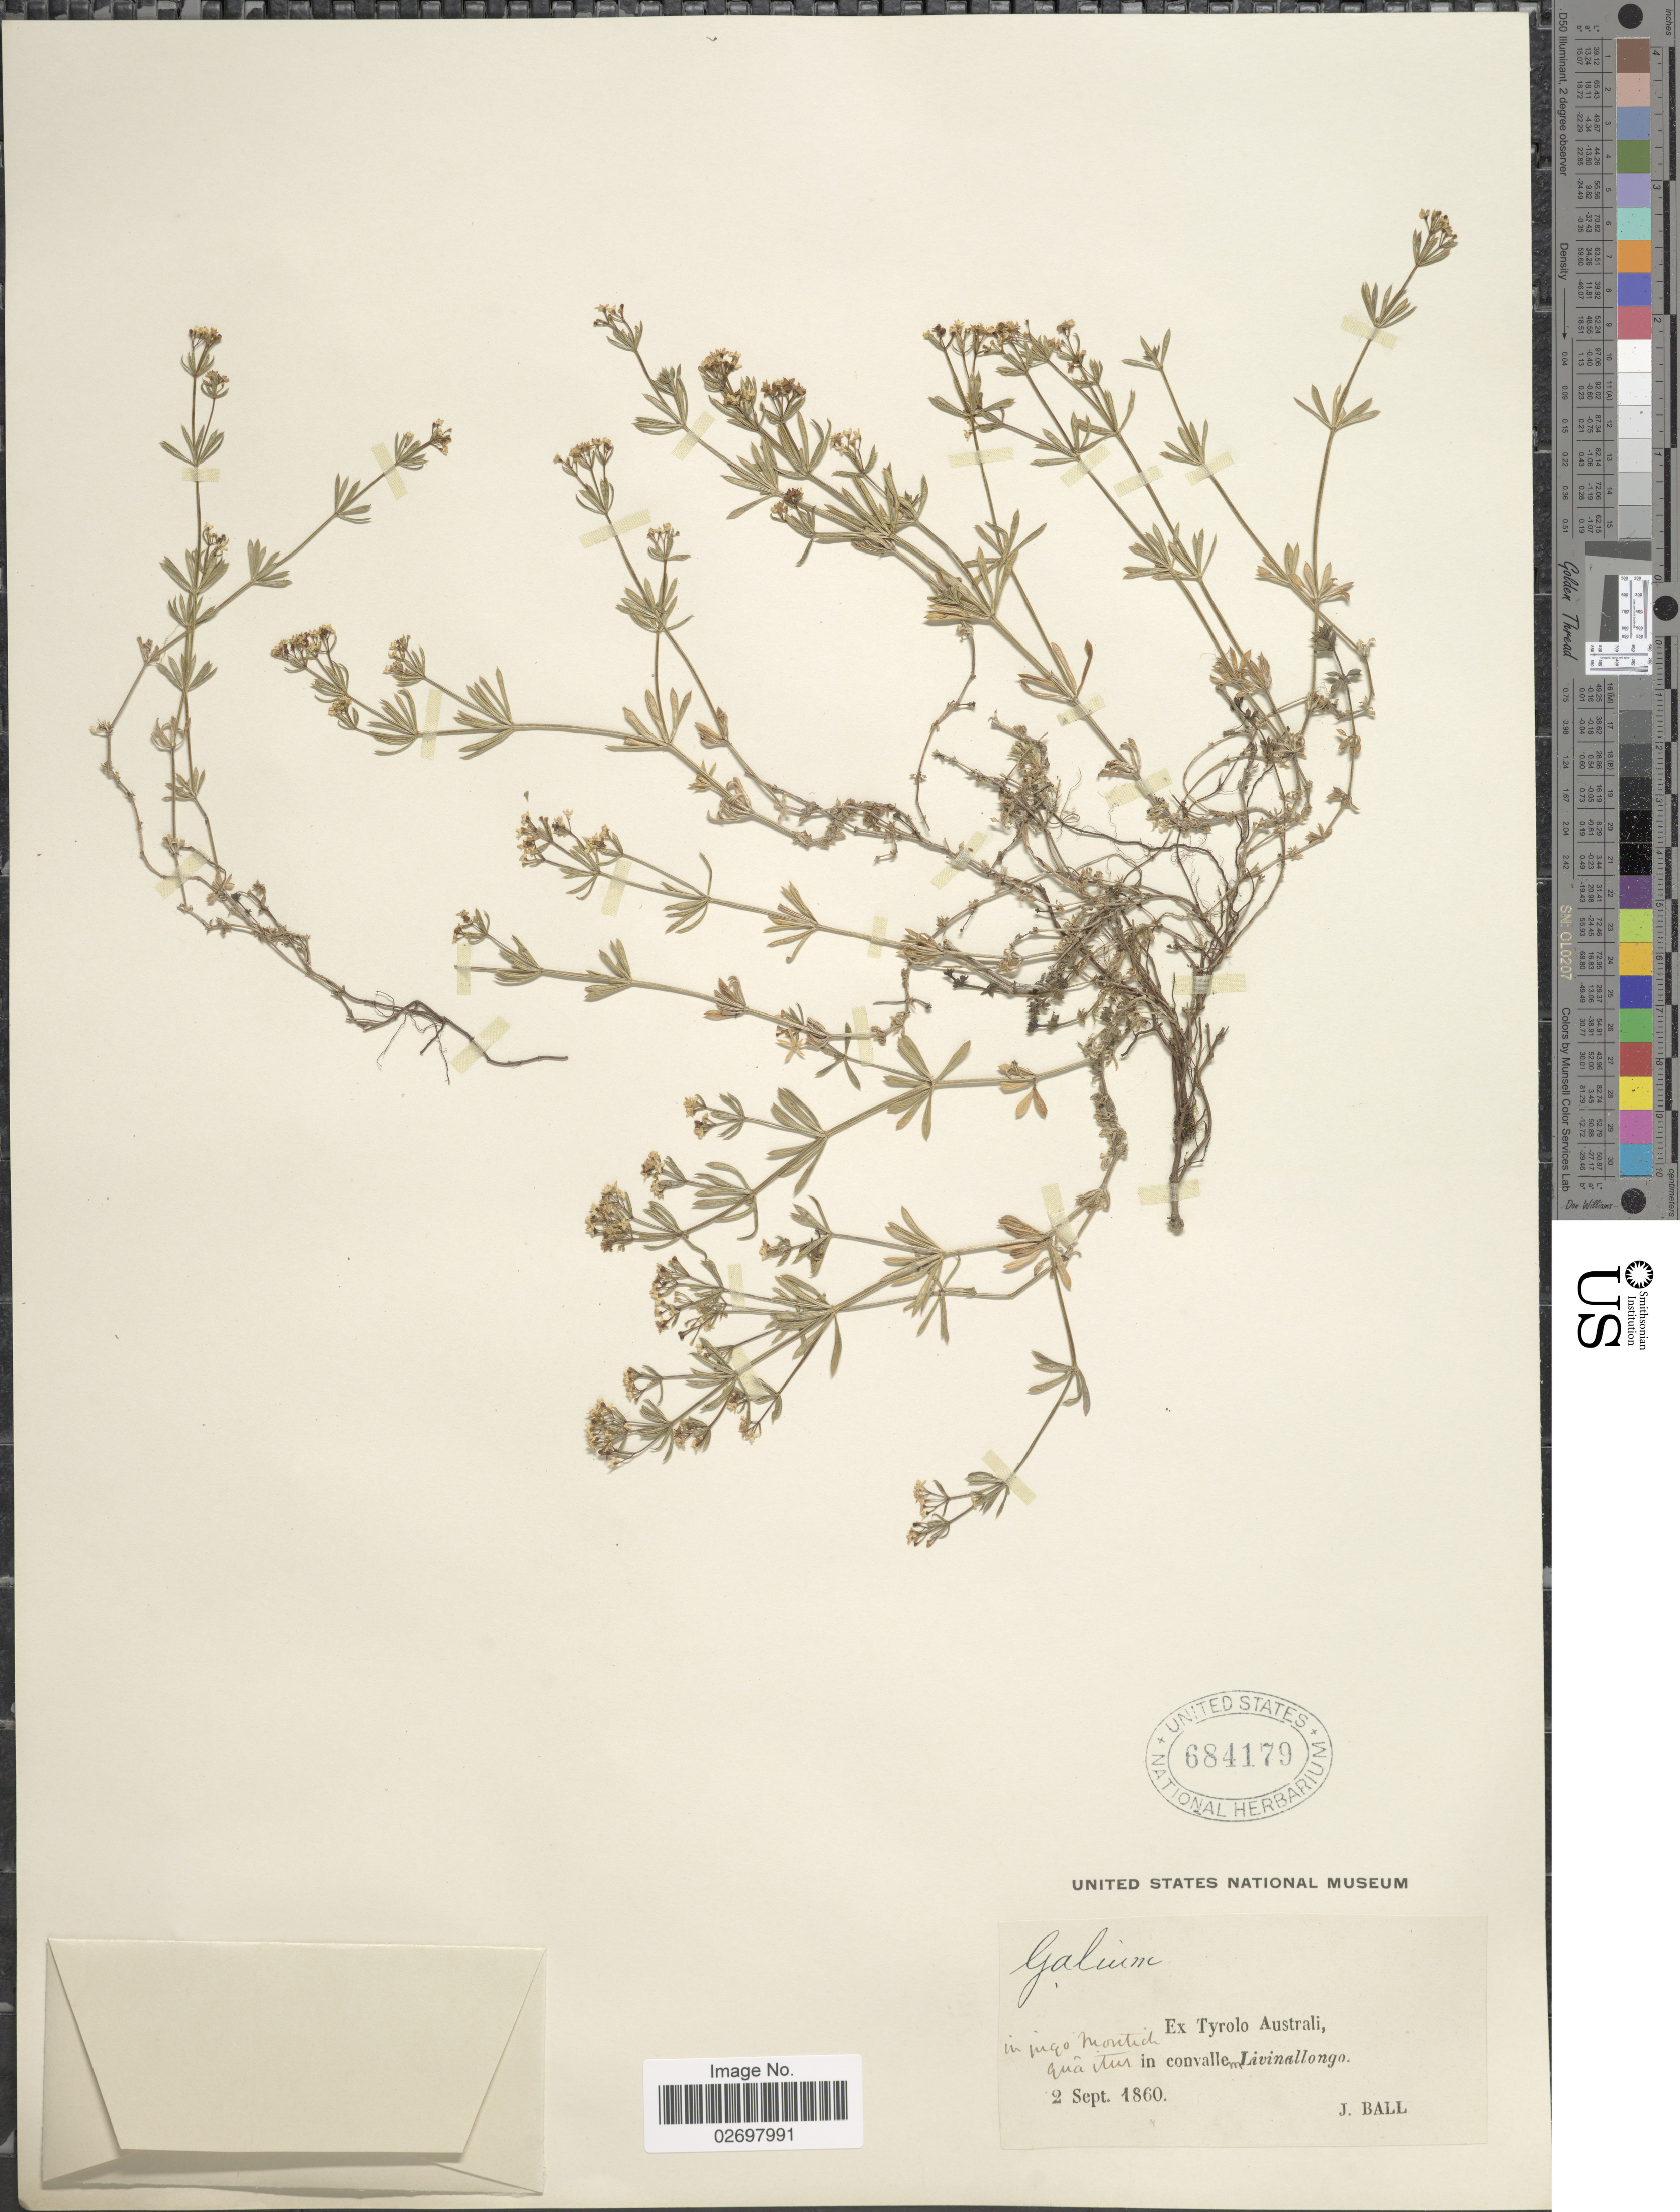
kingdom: Plantae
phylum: Tracheophyta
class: Magnoliopsida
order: Gentianales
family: Rubiaceae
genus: Galium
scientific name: Galium sp.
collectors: J. Ball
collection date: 1860-09-02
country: Austria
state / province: Tirol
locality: Ex Tyrolo Australi, quaitur in convalle, Livinallongo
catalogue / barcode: US 684179